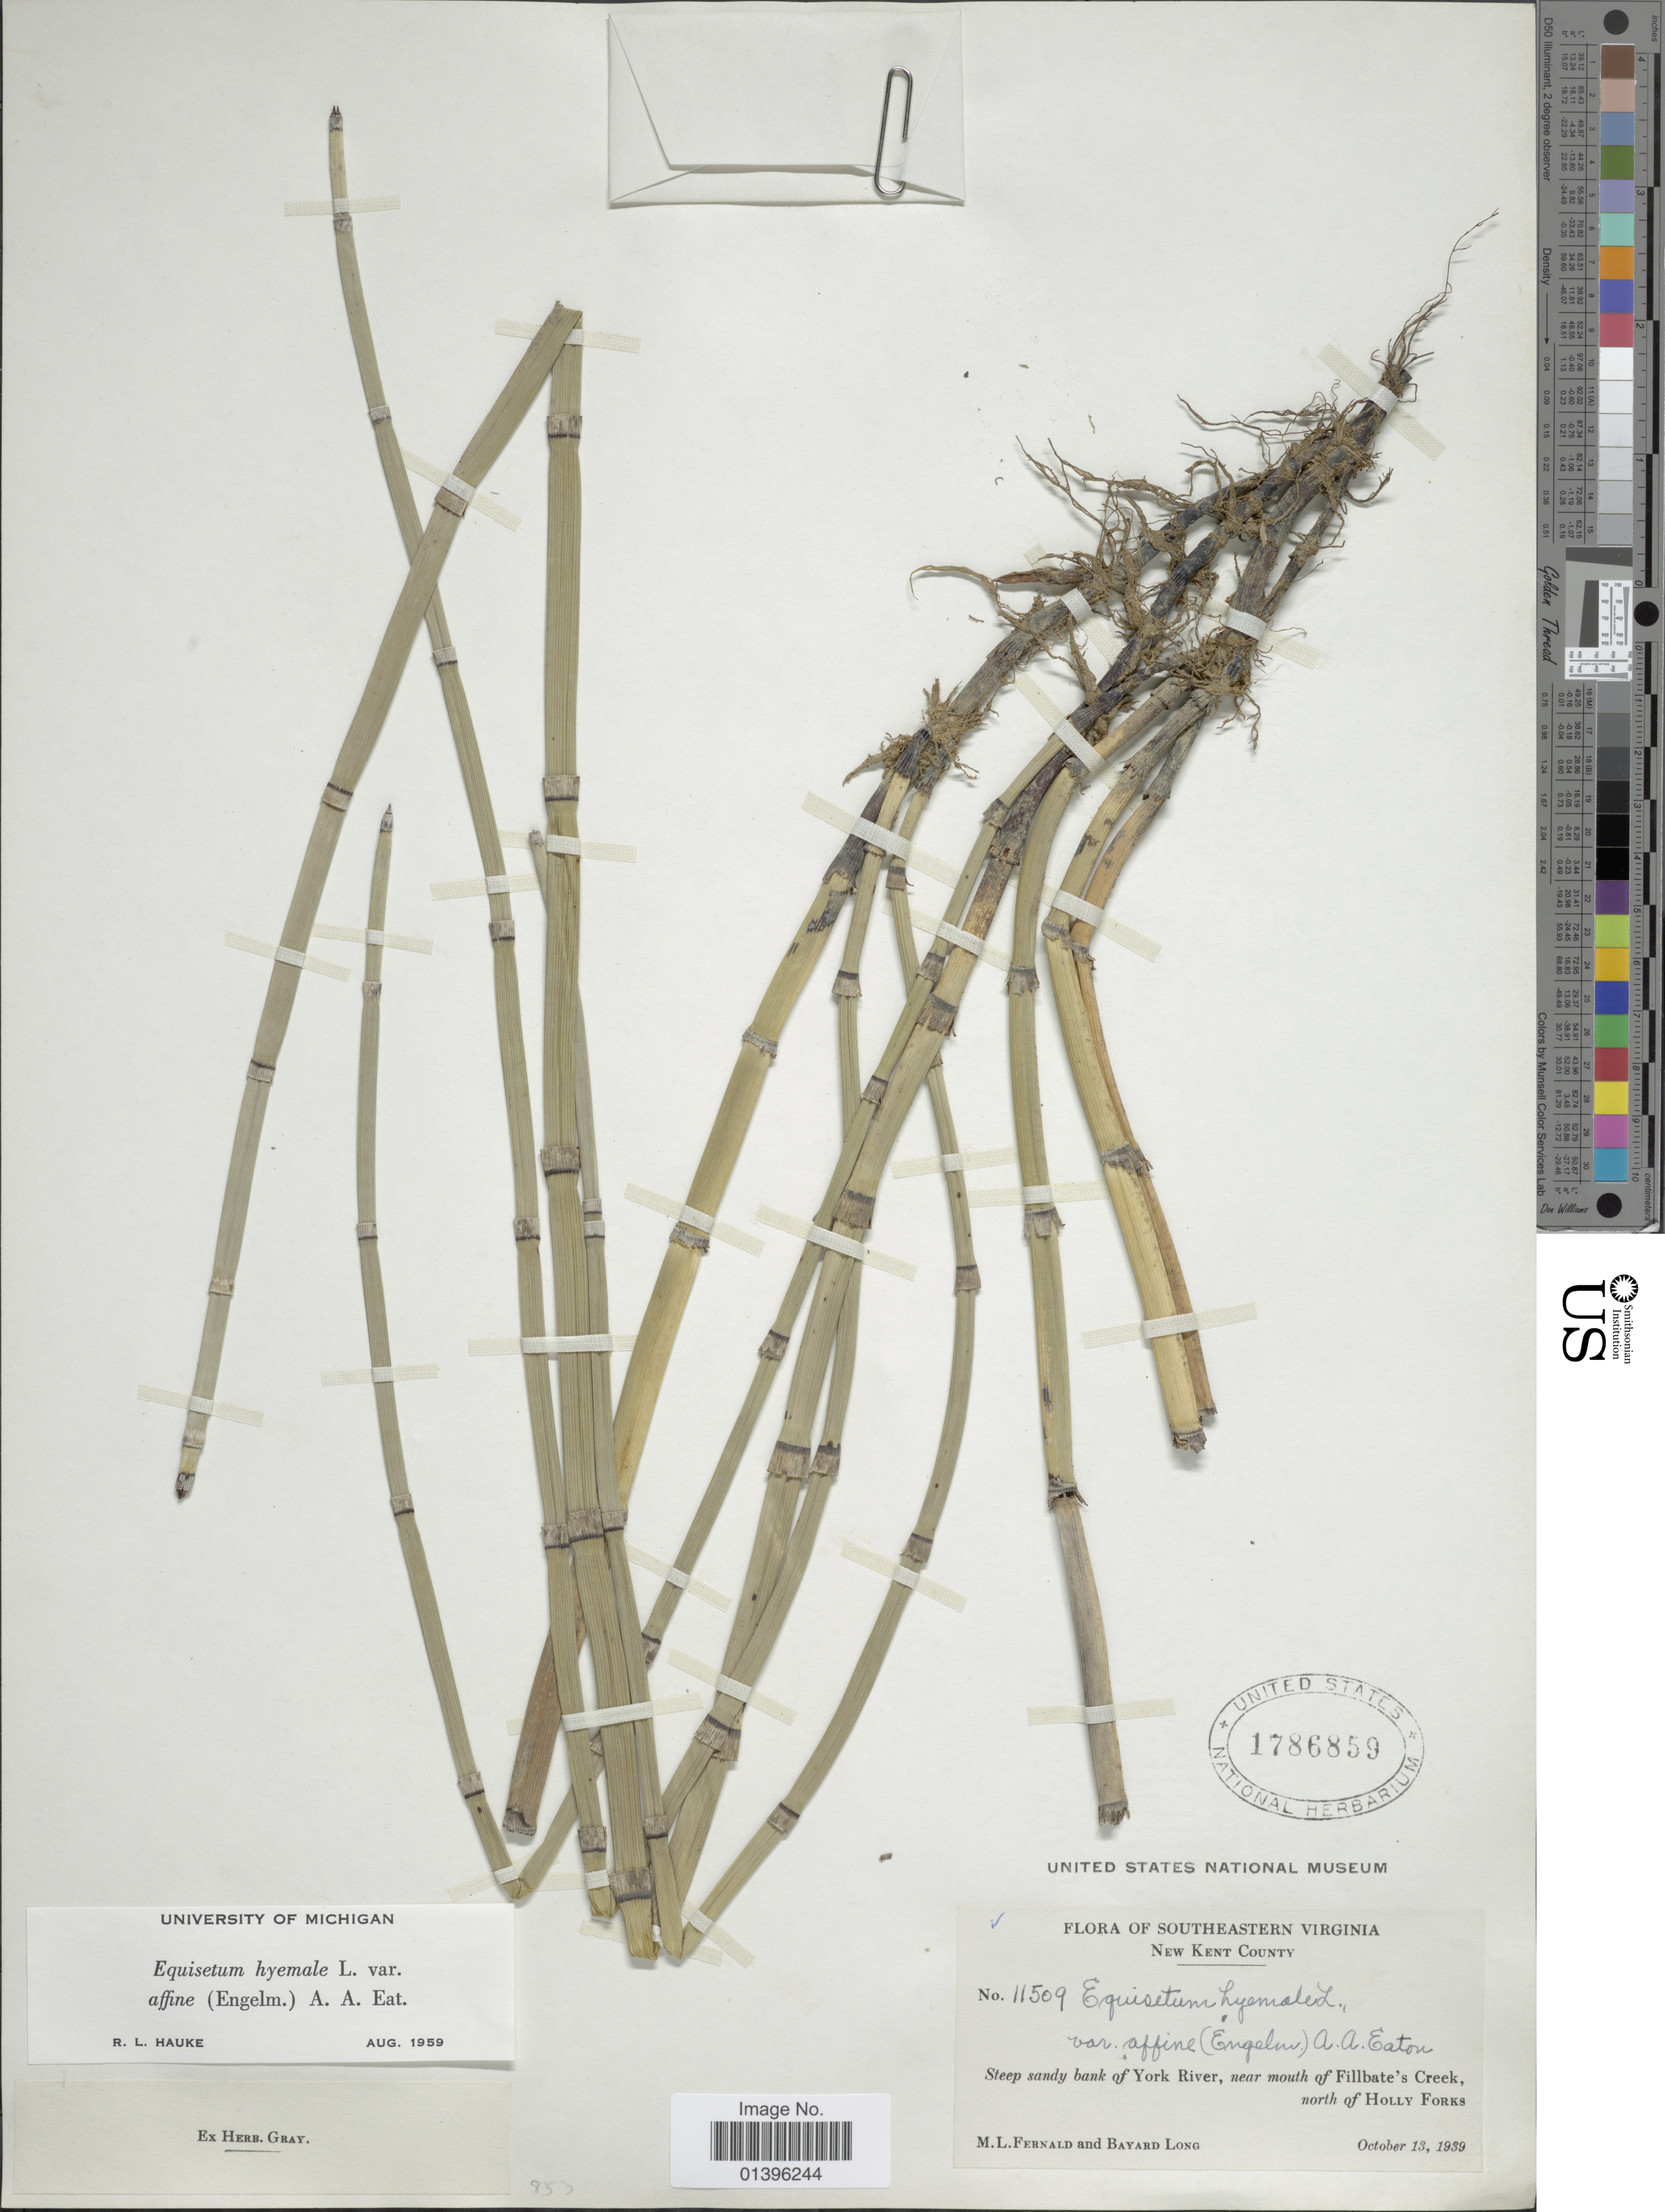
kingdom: Plantae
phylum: Tracheophyta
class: Polypodiopsida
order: Equisetales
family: Equisetaceae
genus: Equisetum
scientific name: Equisetum hyemale var. affine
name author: (Engelm.) A.A. Eaton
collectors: M. L. Fernald & B. Long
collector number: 11509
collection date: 1939-10-13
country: United States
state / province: Virginia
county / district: New Kent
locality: Southeastern Virginia. New Kent County. Steep sandy bank of York River, near mouth of Fillbate's Creek, north of Holly Forks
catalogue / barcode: US 1786859